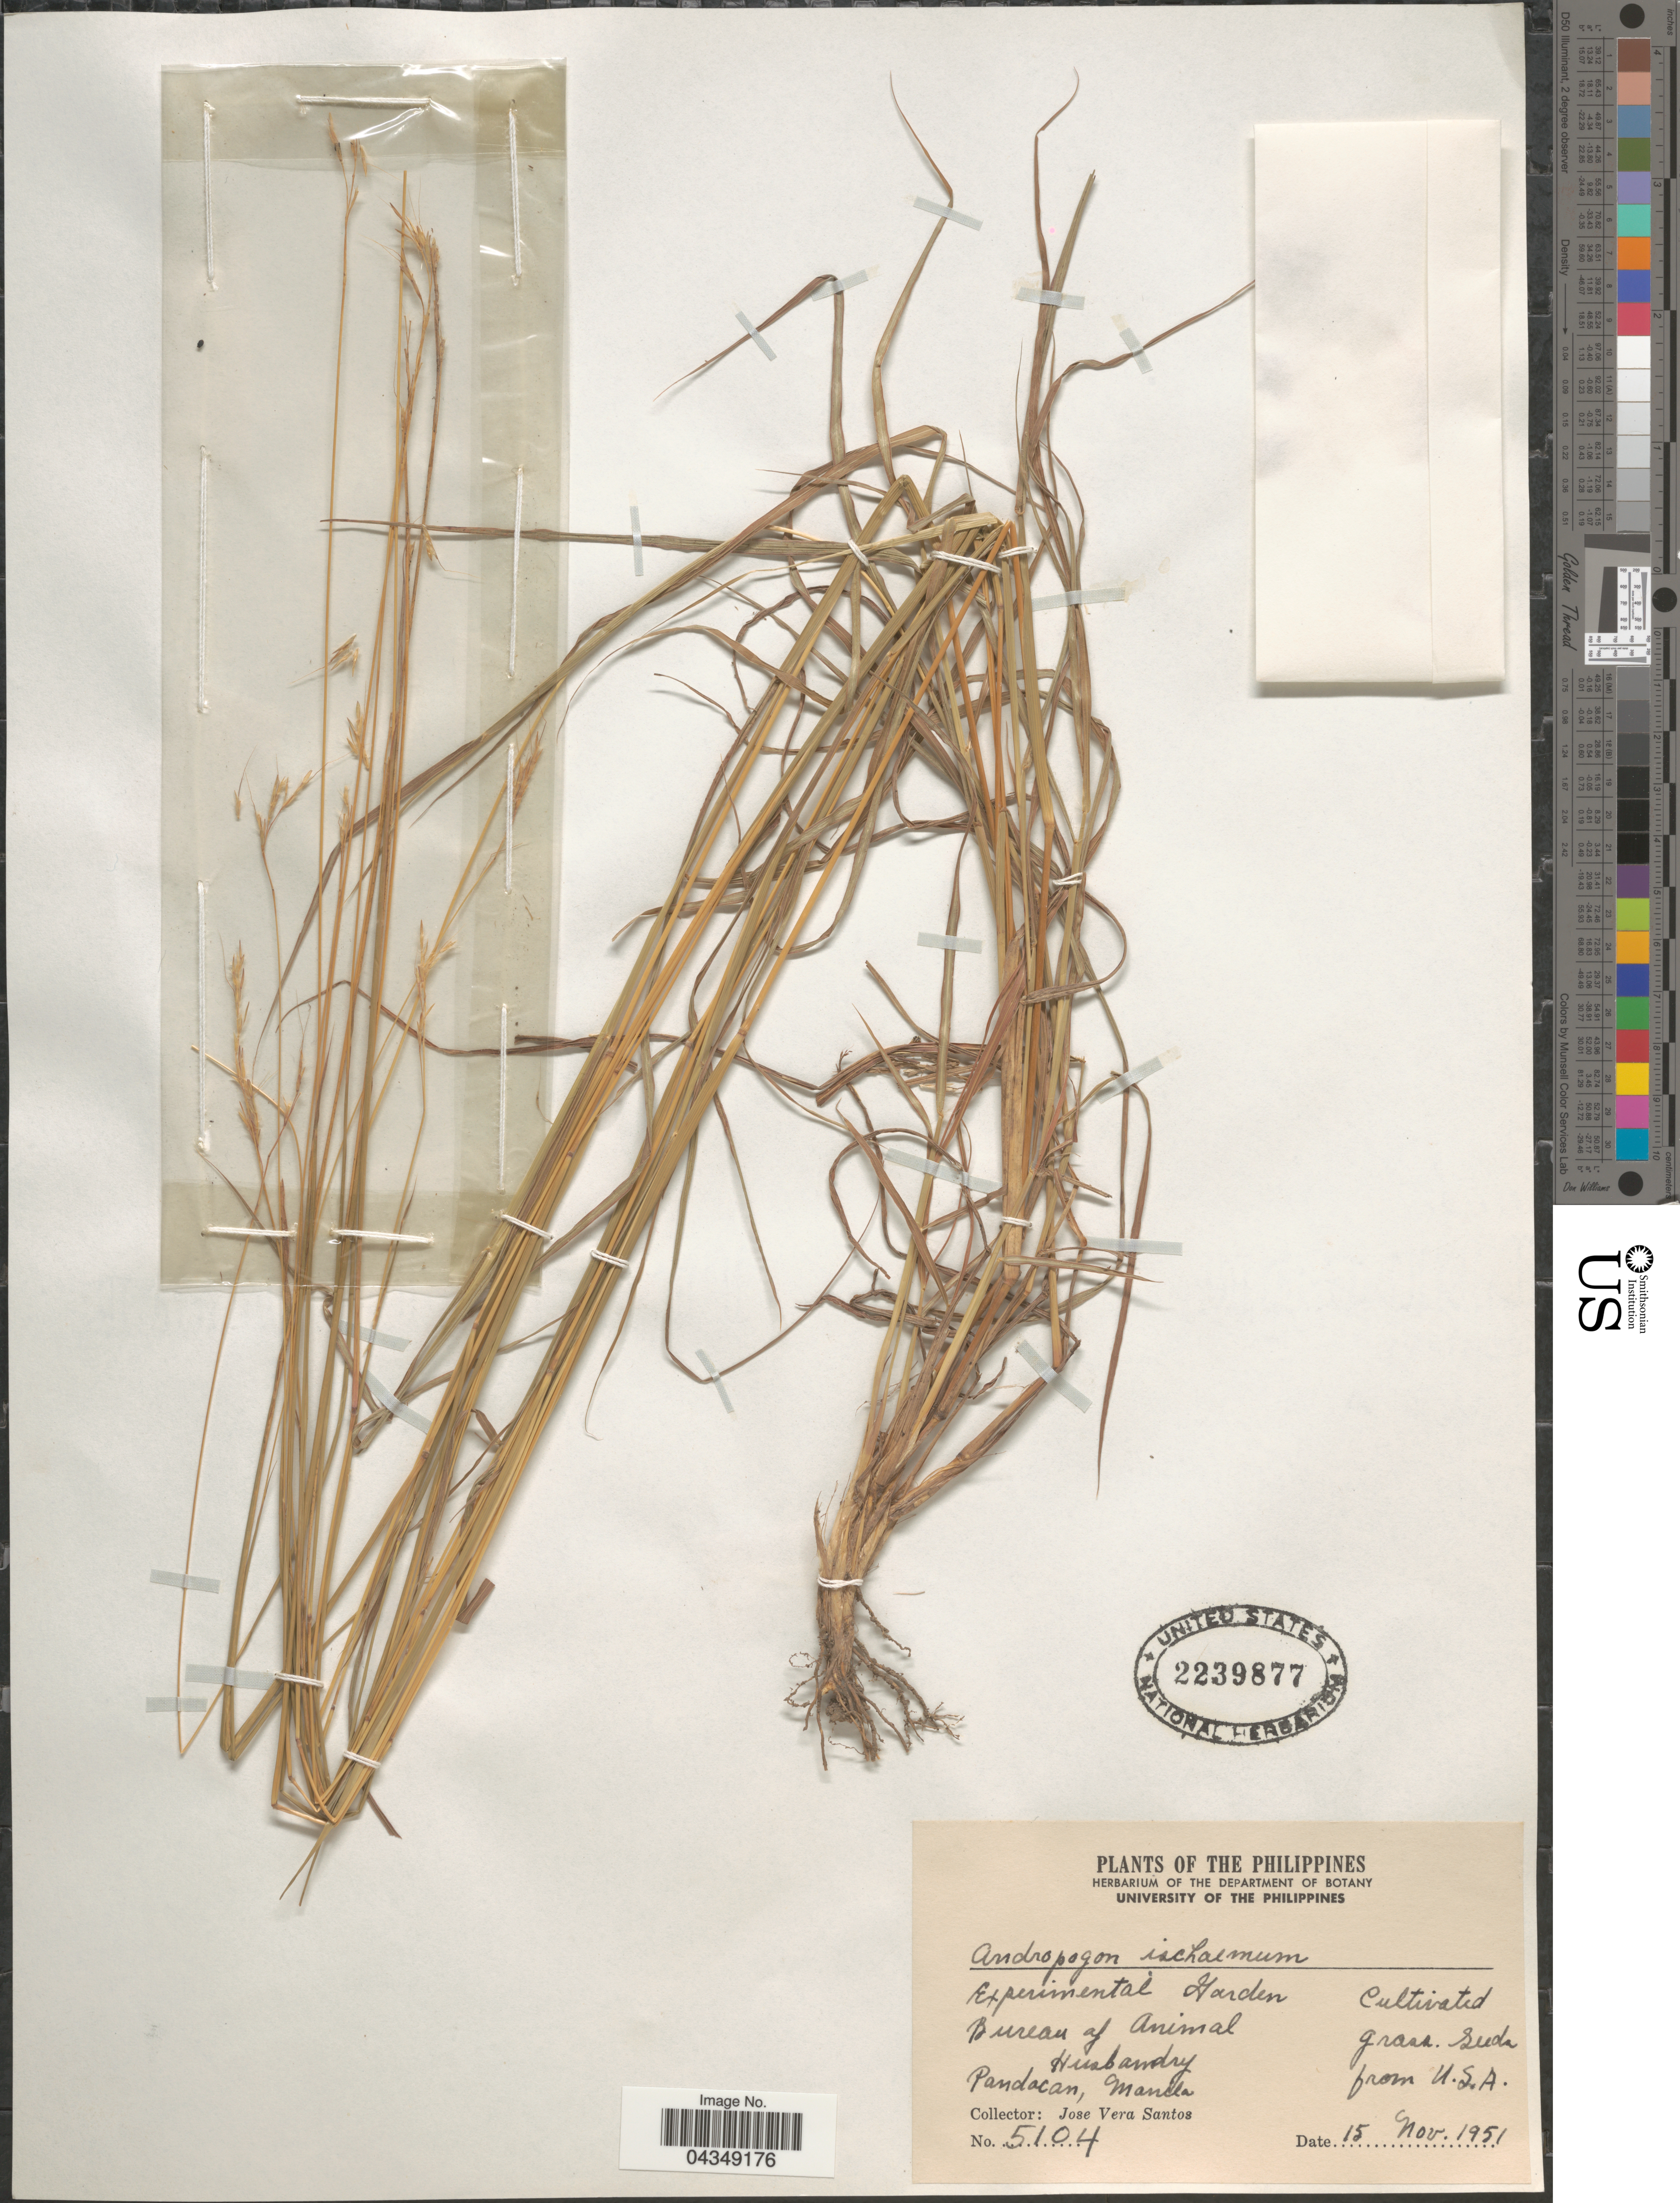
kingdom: Plantae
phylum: Tracheophyta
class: Liliopsida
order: Poales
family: Poaceae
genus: Bothriochloa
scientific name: Bothriochloa ischaemum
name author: (L.) Keng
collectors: J. Santos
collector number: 5104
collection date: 1951-11-15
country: Philippines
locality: Experimental Garden. Bureau of Animal Husbandry. Pandacan, Manila.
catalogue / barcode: US 2239877